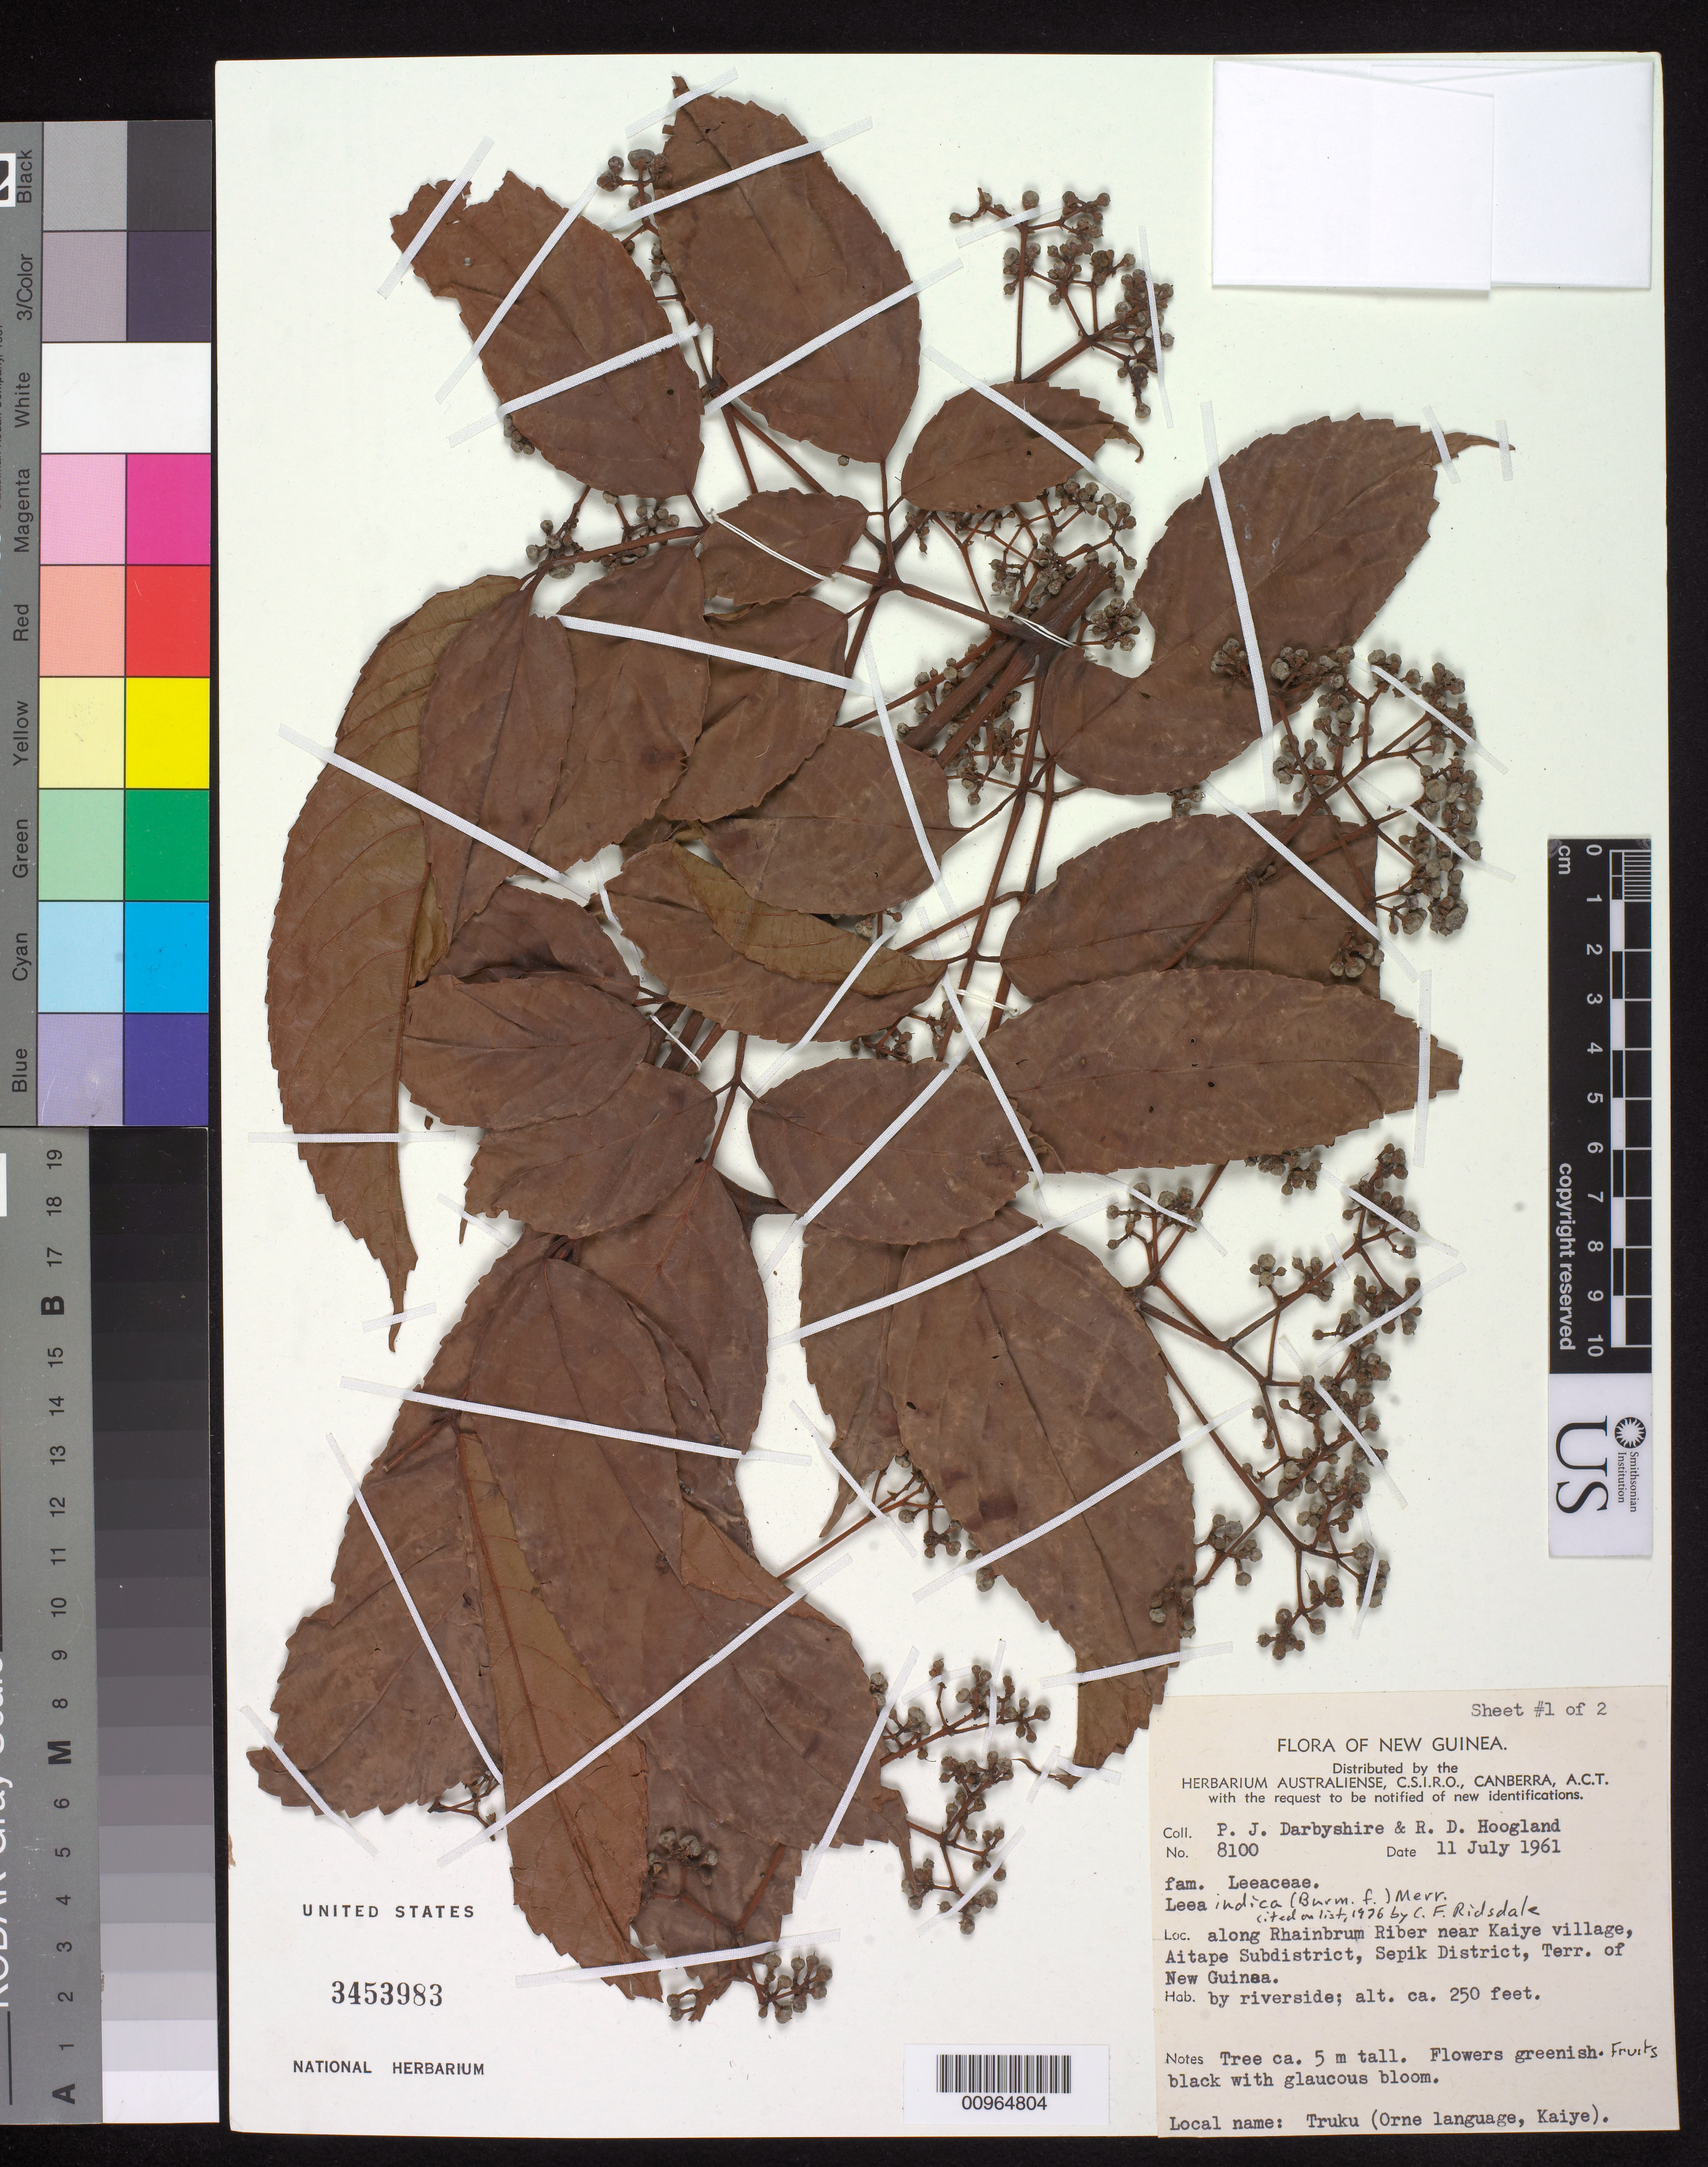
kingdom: Plantae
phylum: Tracheophyta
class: Magnoliopsida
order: Vitales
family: Vitaceae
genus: Leea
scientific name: Leea indica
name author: (Burm. f.) Merr.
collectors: P. Darbyshire & R. D. Hoogland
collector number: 8100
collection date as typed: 11 Jul 1961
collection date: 1961-07-11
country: Papua New Guinea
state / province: Sandaun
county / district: Aitape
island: New Guinea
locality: along Rhainbrum River near Kaiye village, Aitape Subdistrict, Sepik District, Terr. of New Guinea. by riverside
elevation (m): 76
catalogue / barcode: US 3453983